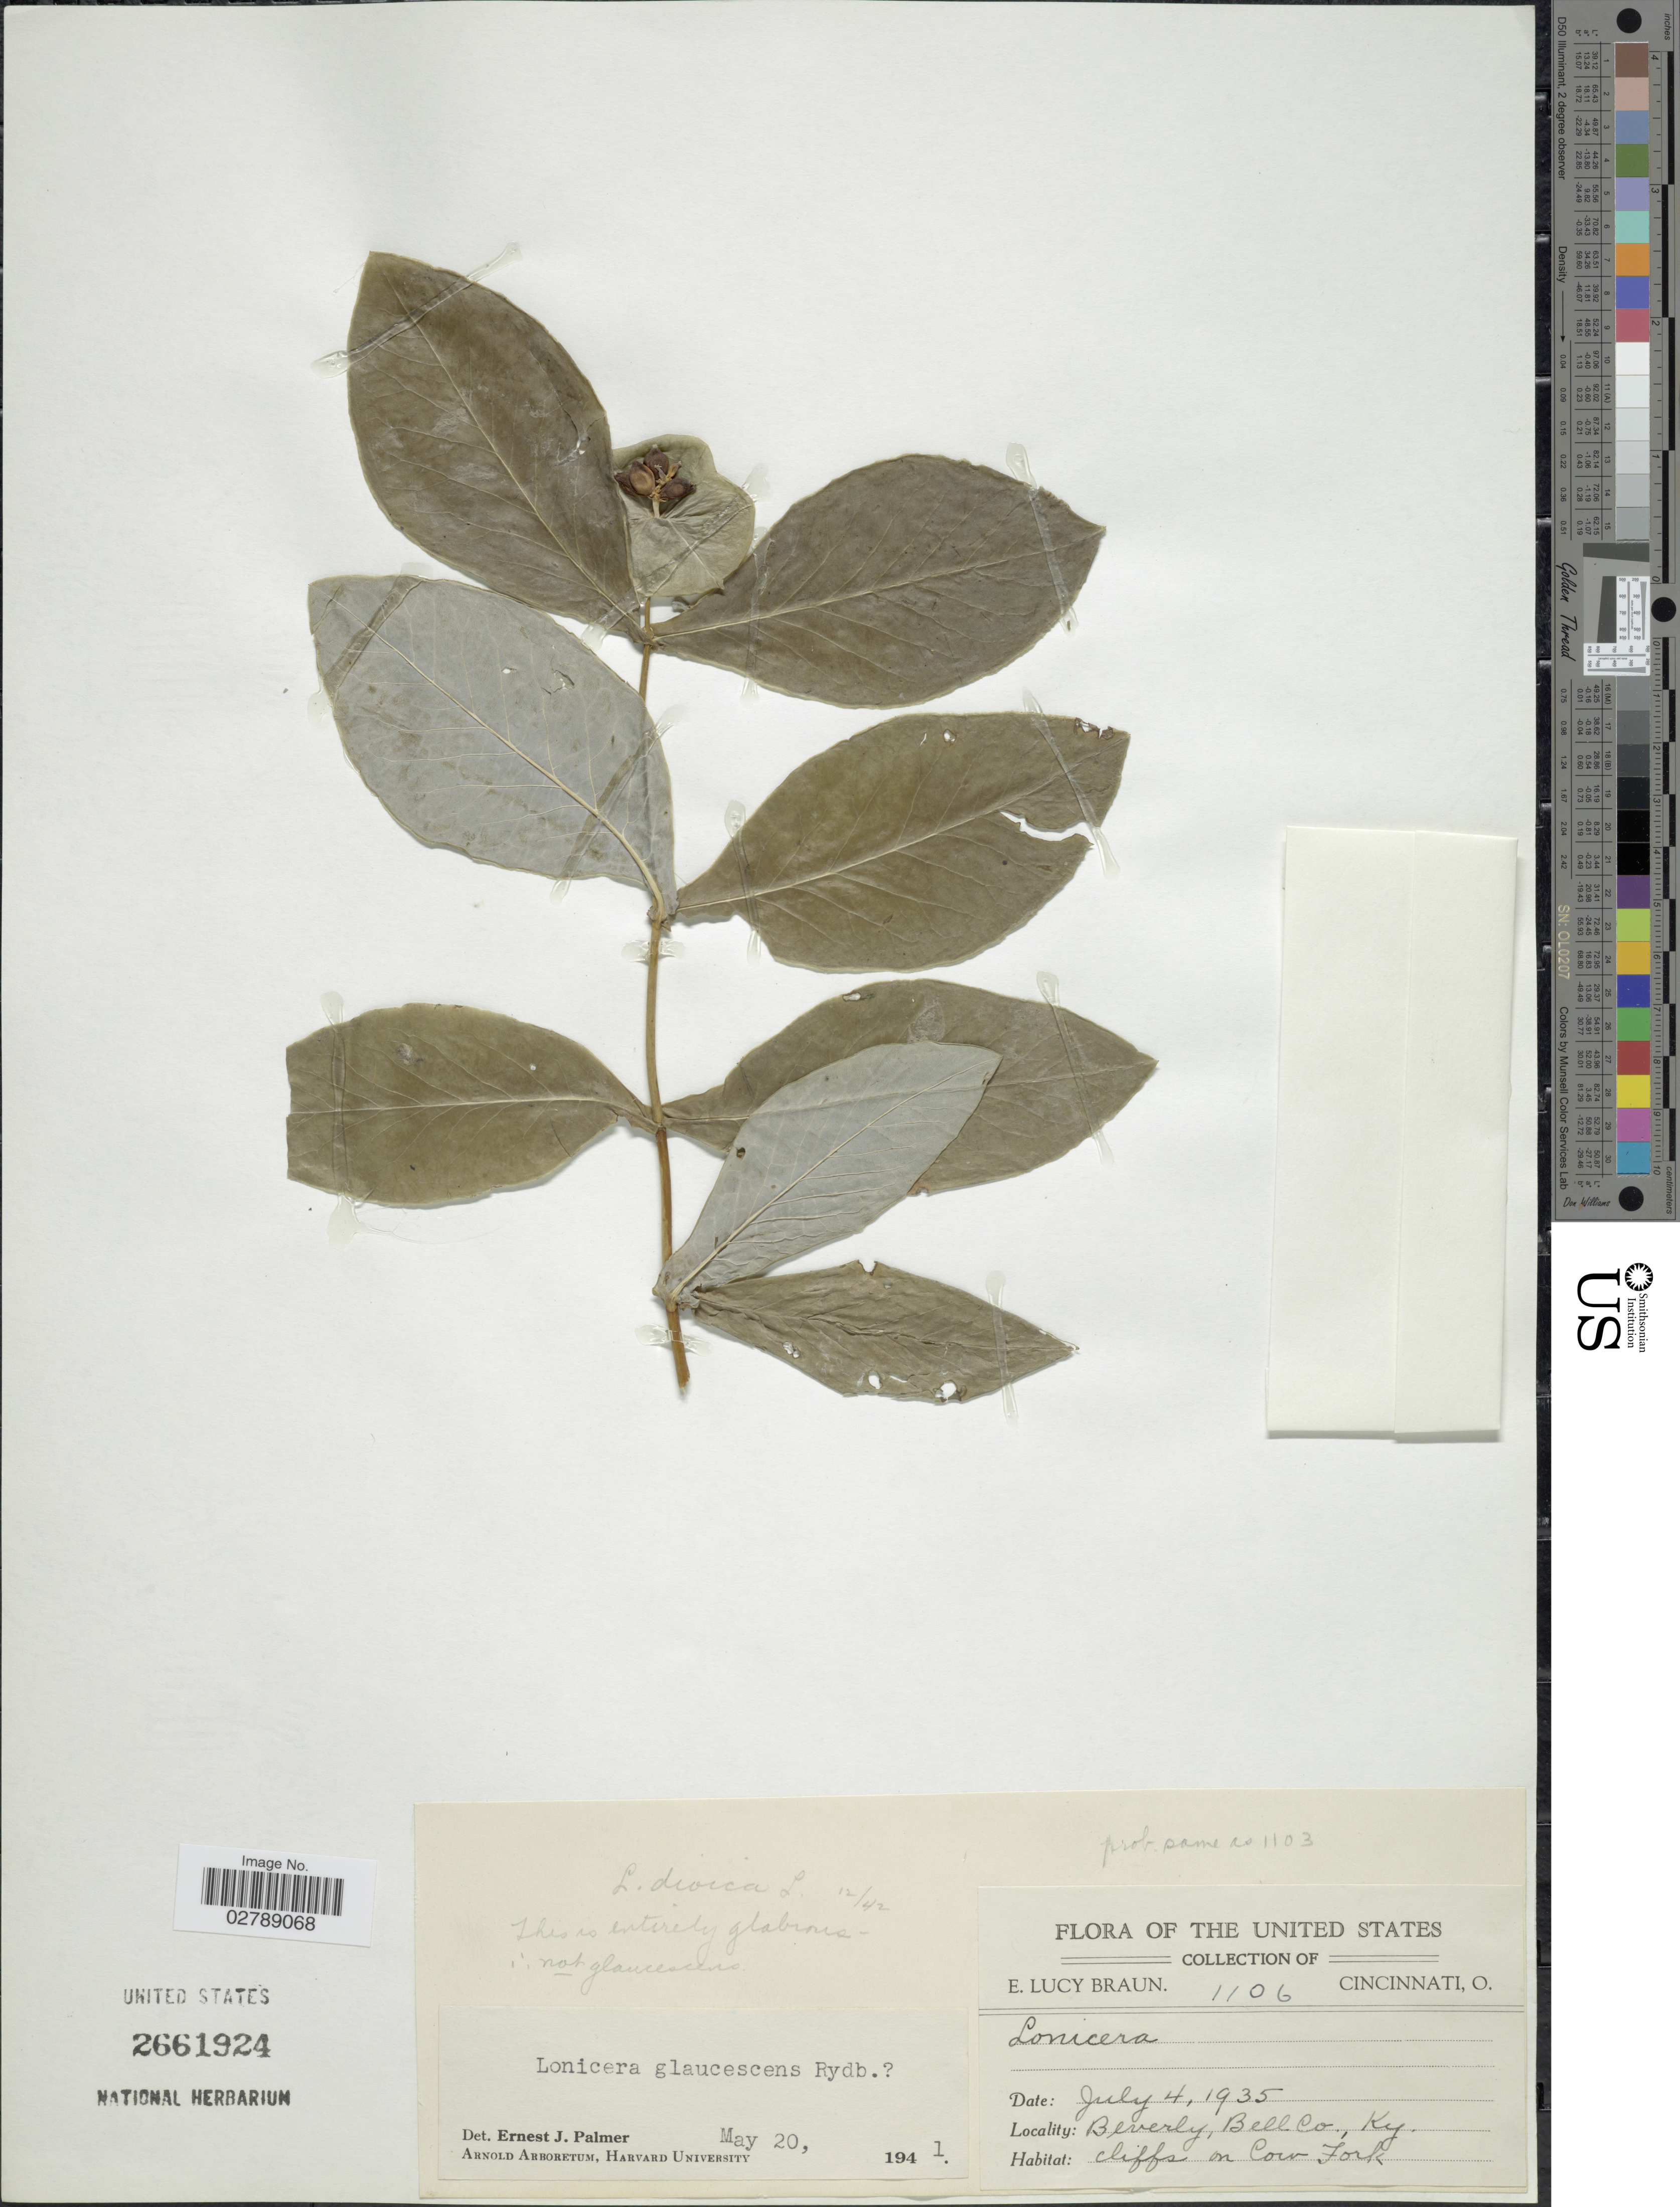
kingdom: Plantae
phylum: Tracheophyta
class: Magnoliopsida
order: Dipsacales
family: Caprifoliaceae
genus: Lonicera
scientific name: Lonicera dioica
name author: L.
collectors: E. L. Braun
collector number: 1106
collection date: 1935-07-04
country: United States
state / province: Kentucky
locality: Beverly, Bell Co. Ky. Cliffs on Cow Fork.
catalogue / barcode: US 2661924